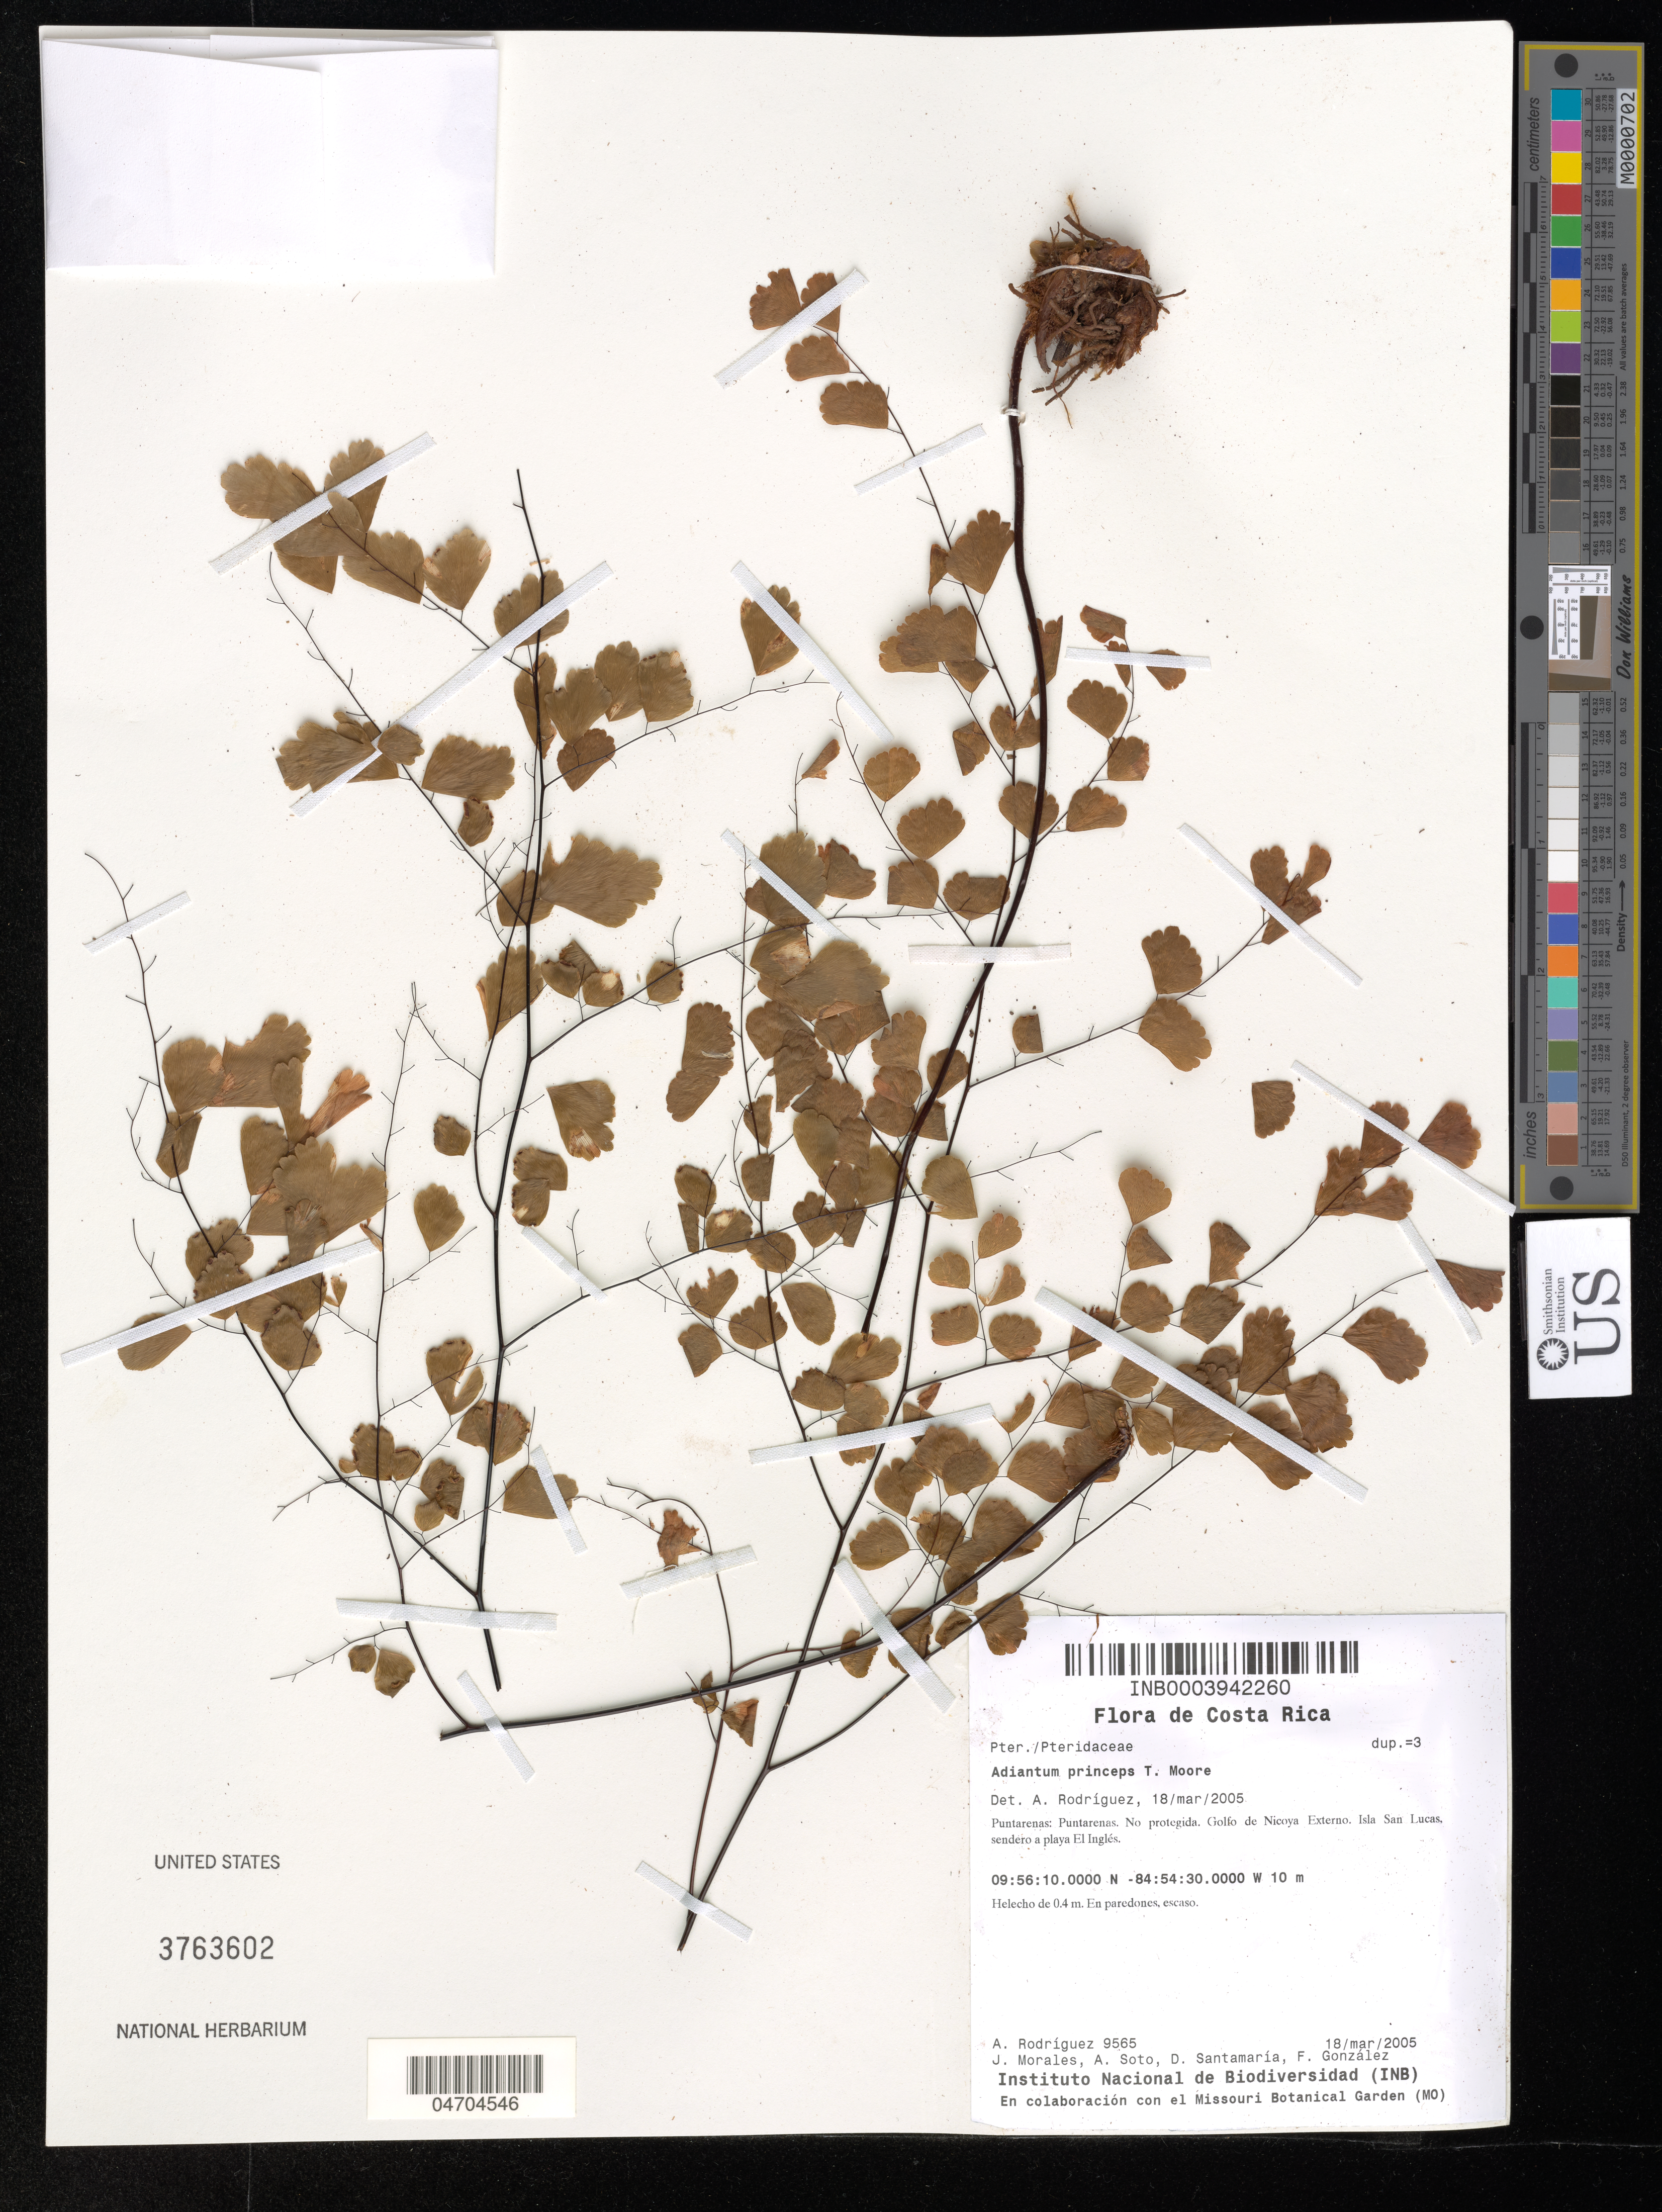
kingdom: Plantae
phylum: Tracheophyta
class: Polypodiopsida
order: Polypodiales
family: Pteridaceae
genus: Adiantum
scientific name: Adiantum princeps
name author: T. Moore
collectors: A. Rodríguez, J. Morales, A. Soto, D. Santamaria & F. González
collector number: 9565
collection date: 2005-03-18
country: Costa Rica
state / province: Puntarenas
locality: Puntarenas. No protegida. Golfo de Nicoya Externo. Isla San Lucas, sendero a playa El Inglés.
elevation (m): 10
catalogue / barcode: US 3763602